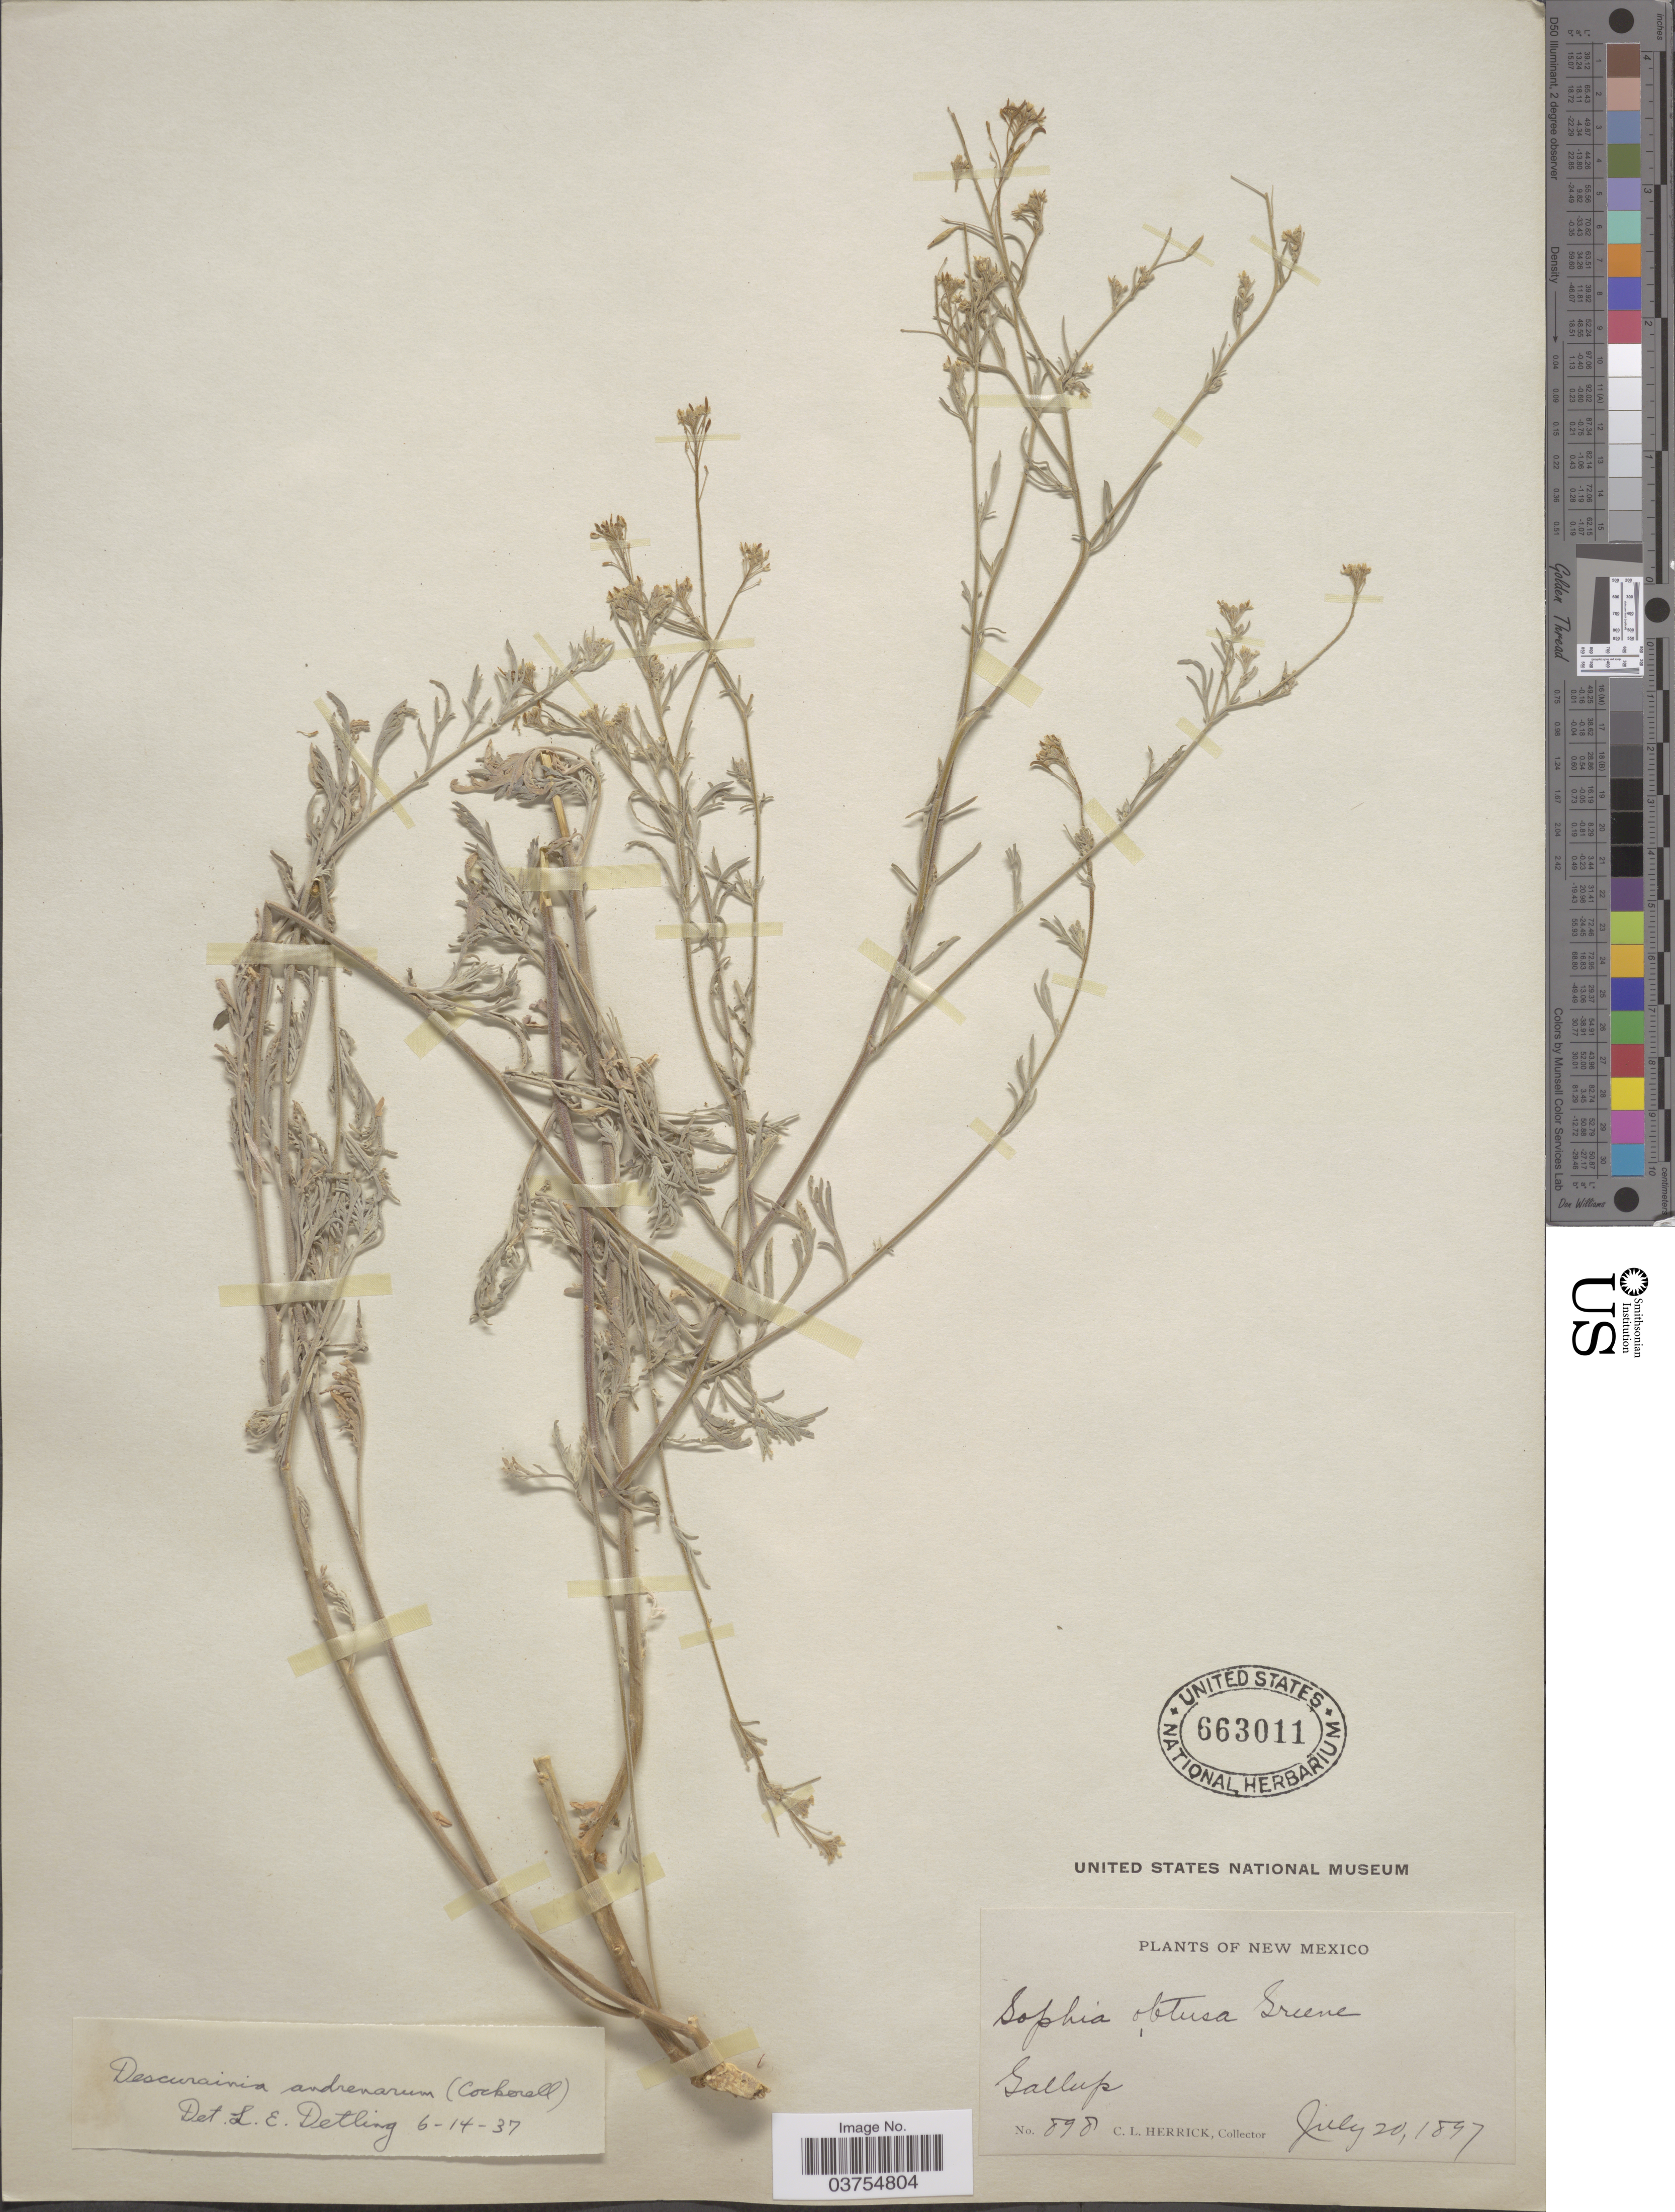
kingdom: Plantae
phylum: Tracheophyta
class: Magnoliopsida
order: Brassicales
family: Brassicaceae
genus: Descurainia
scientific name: Descurainia pinnata subsp. halictorum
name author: (Cockerell) Detling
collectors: C. Herrick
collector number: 898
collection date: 1897-07-20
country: United States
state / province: New Mexico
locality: Gallup.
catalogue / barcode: US 663011